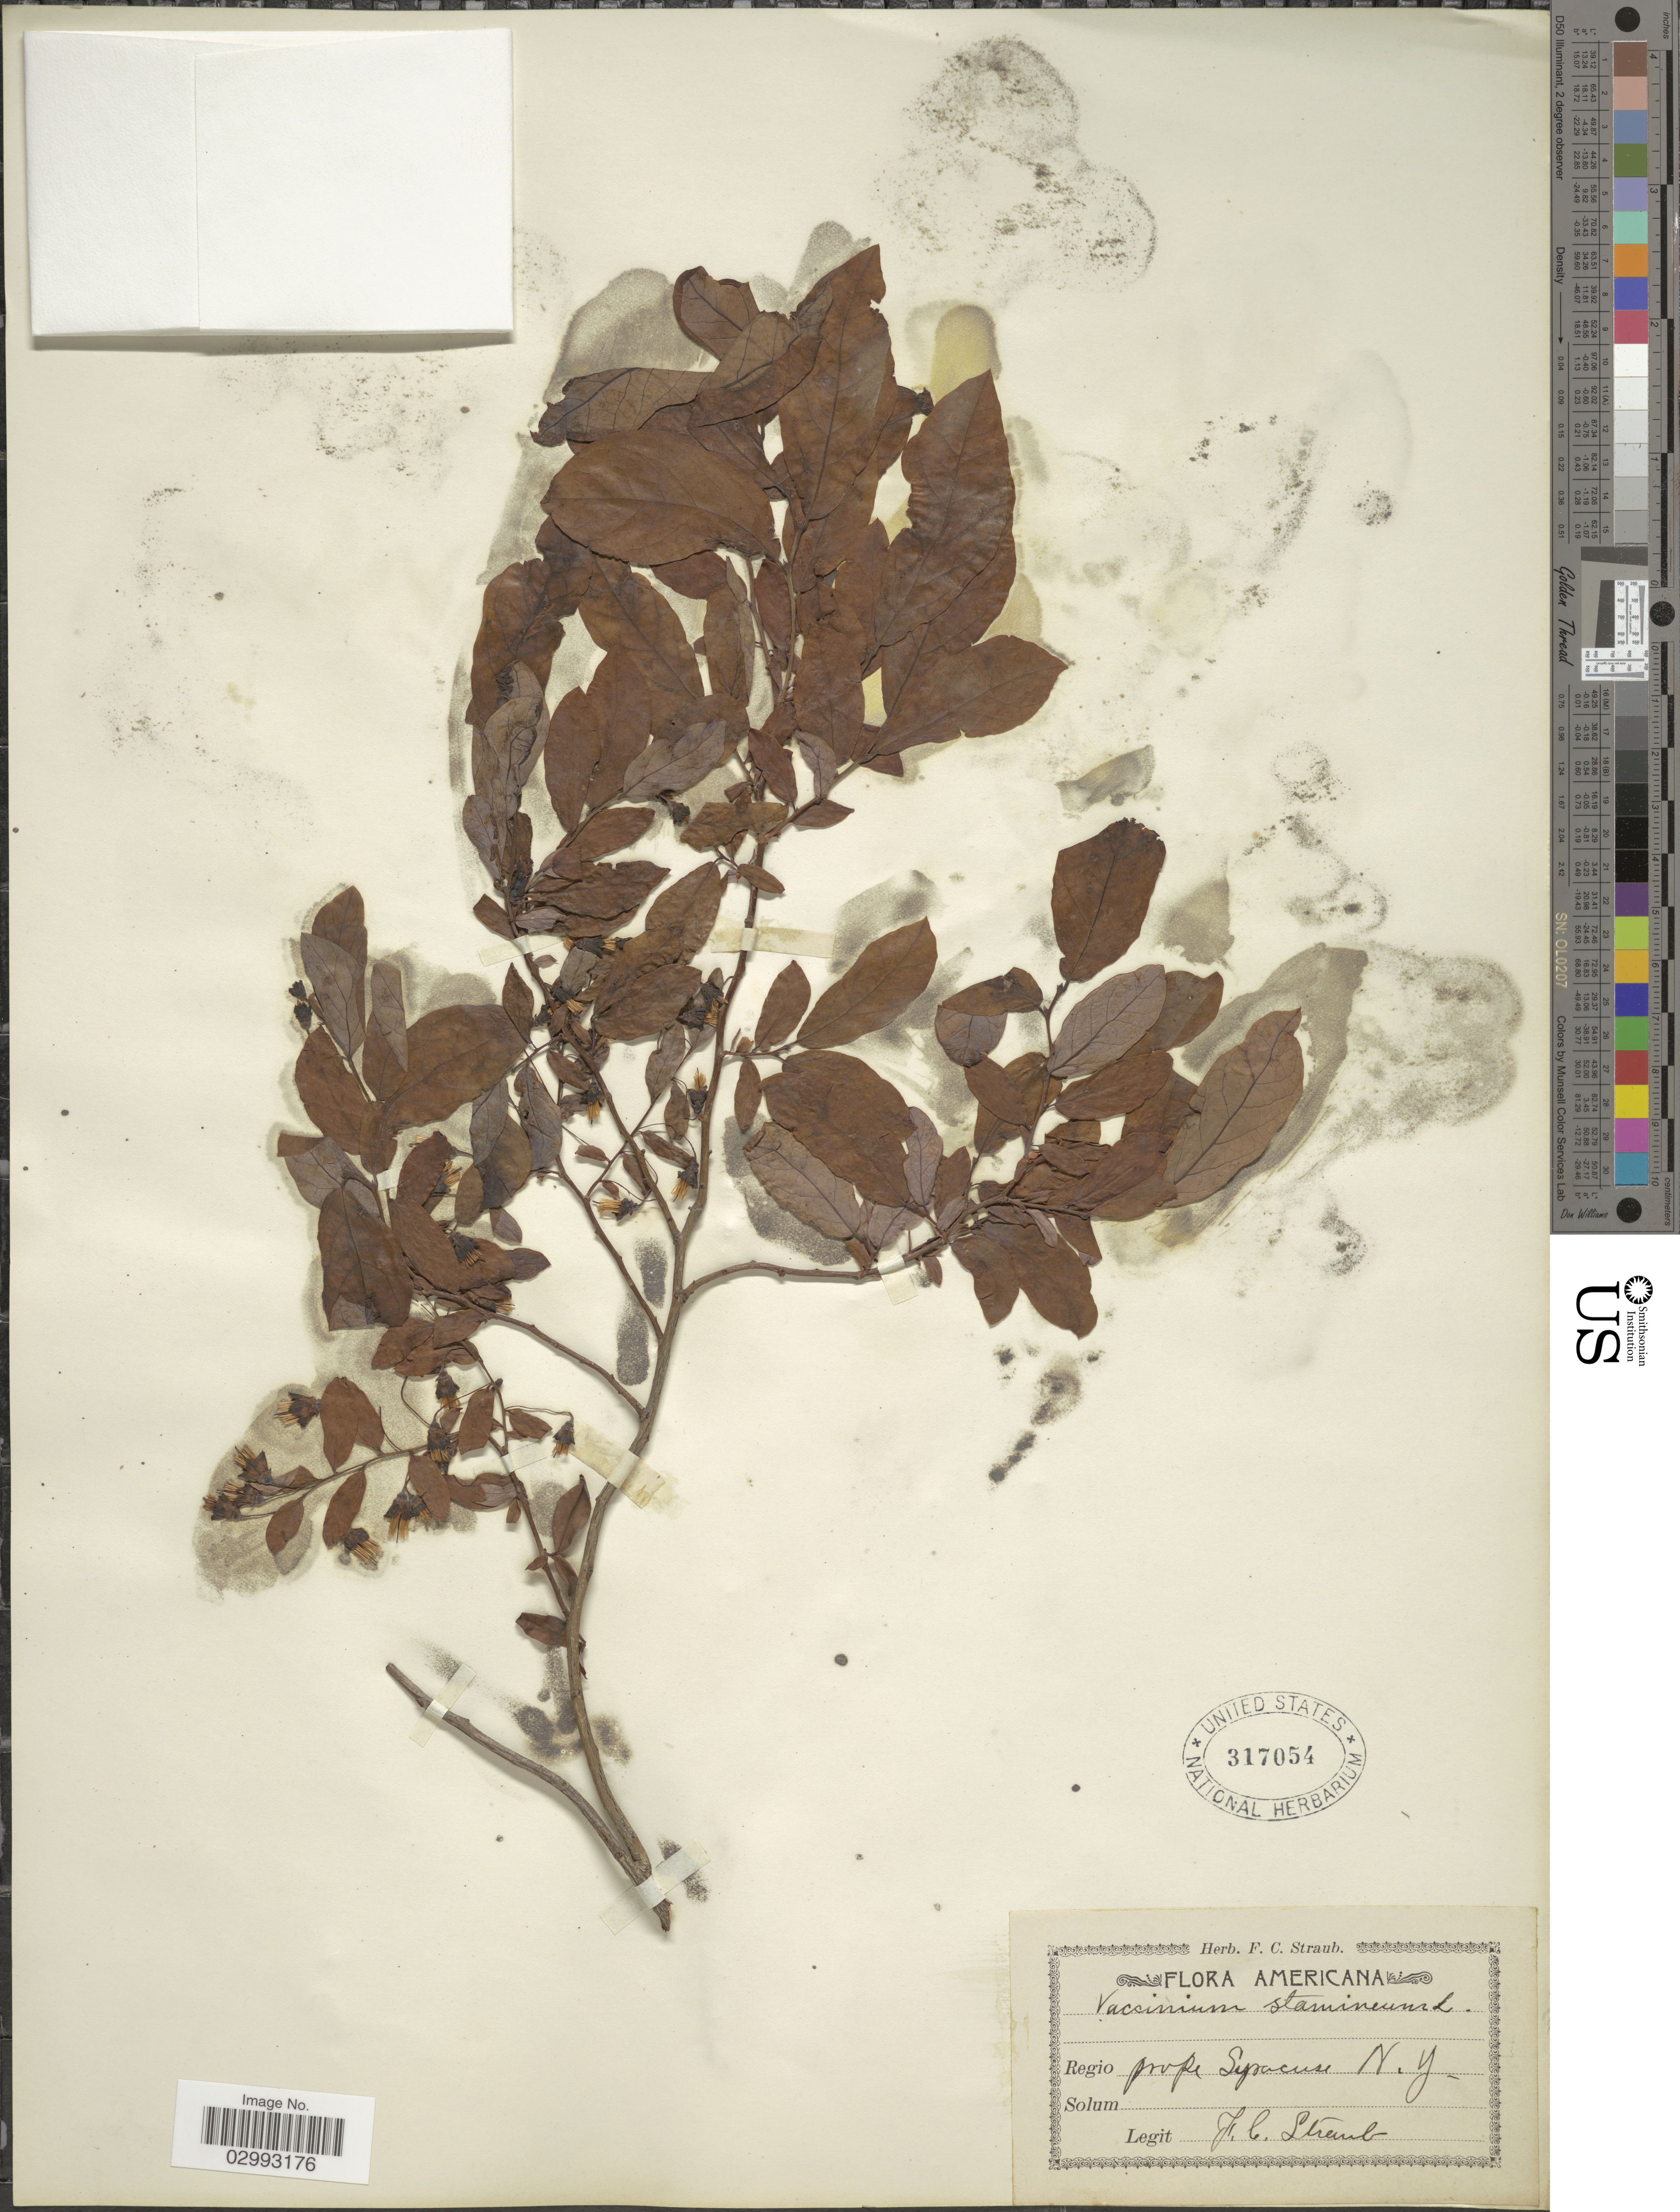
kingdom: Plantae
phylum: Tracheophyta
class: Magnoliopsida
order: Ericales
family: Ericaceae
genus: Polycodium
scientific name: Polycodium melanocarpum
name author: (C. Mohr) Small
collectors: F. Straub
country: United States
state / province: New York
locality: Regio prope Syracuse N.Y.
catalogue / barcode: US 317054